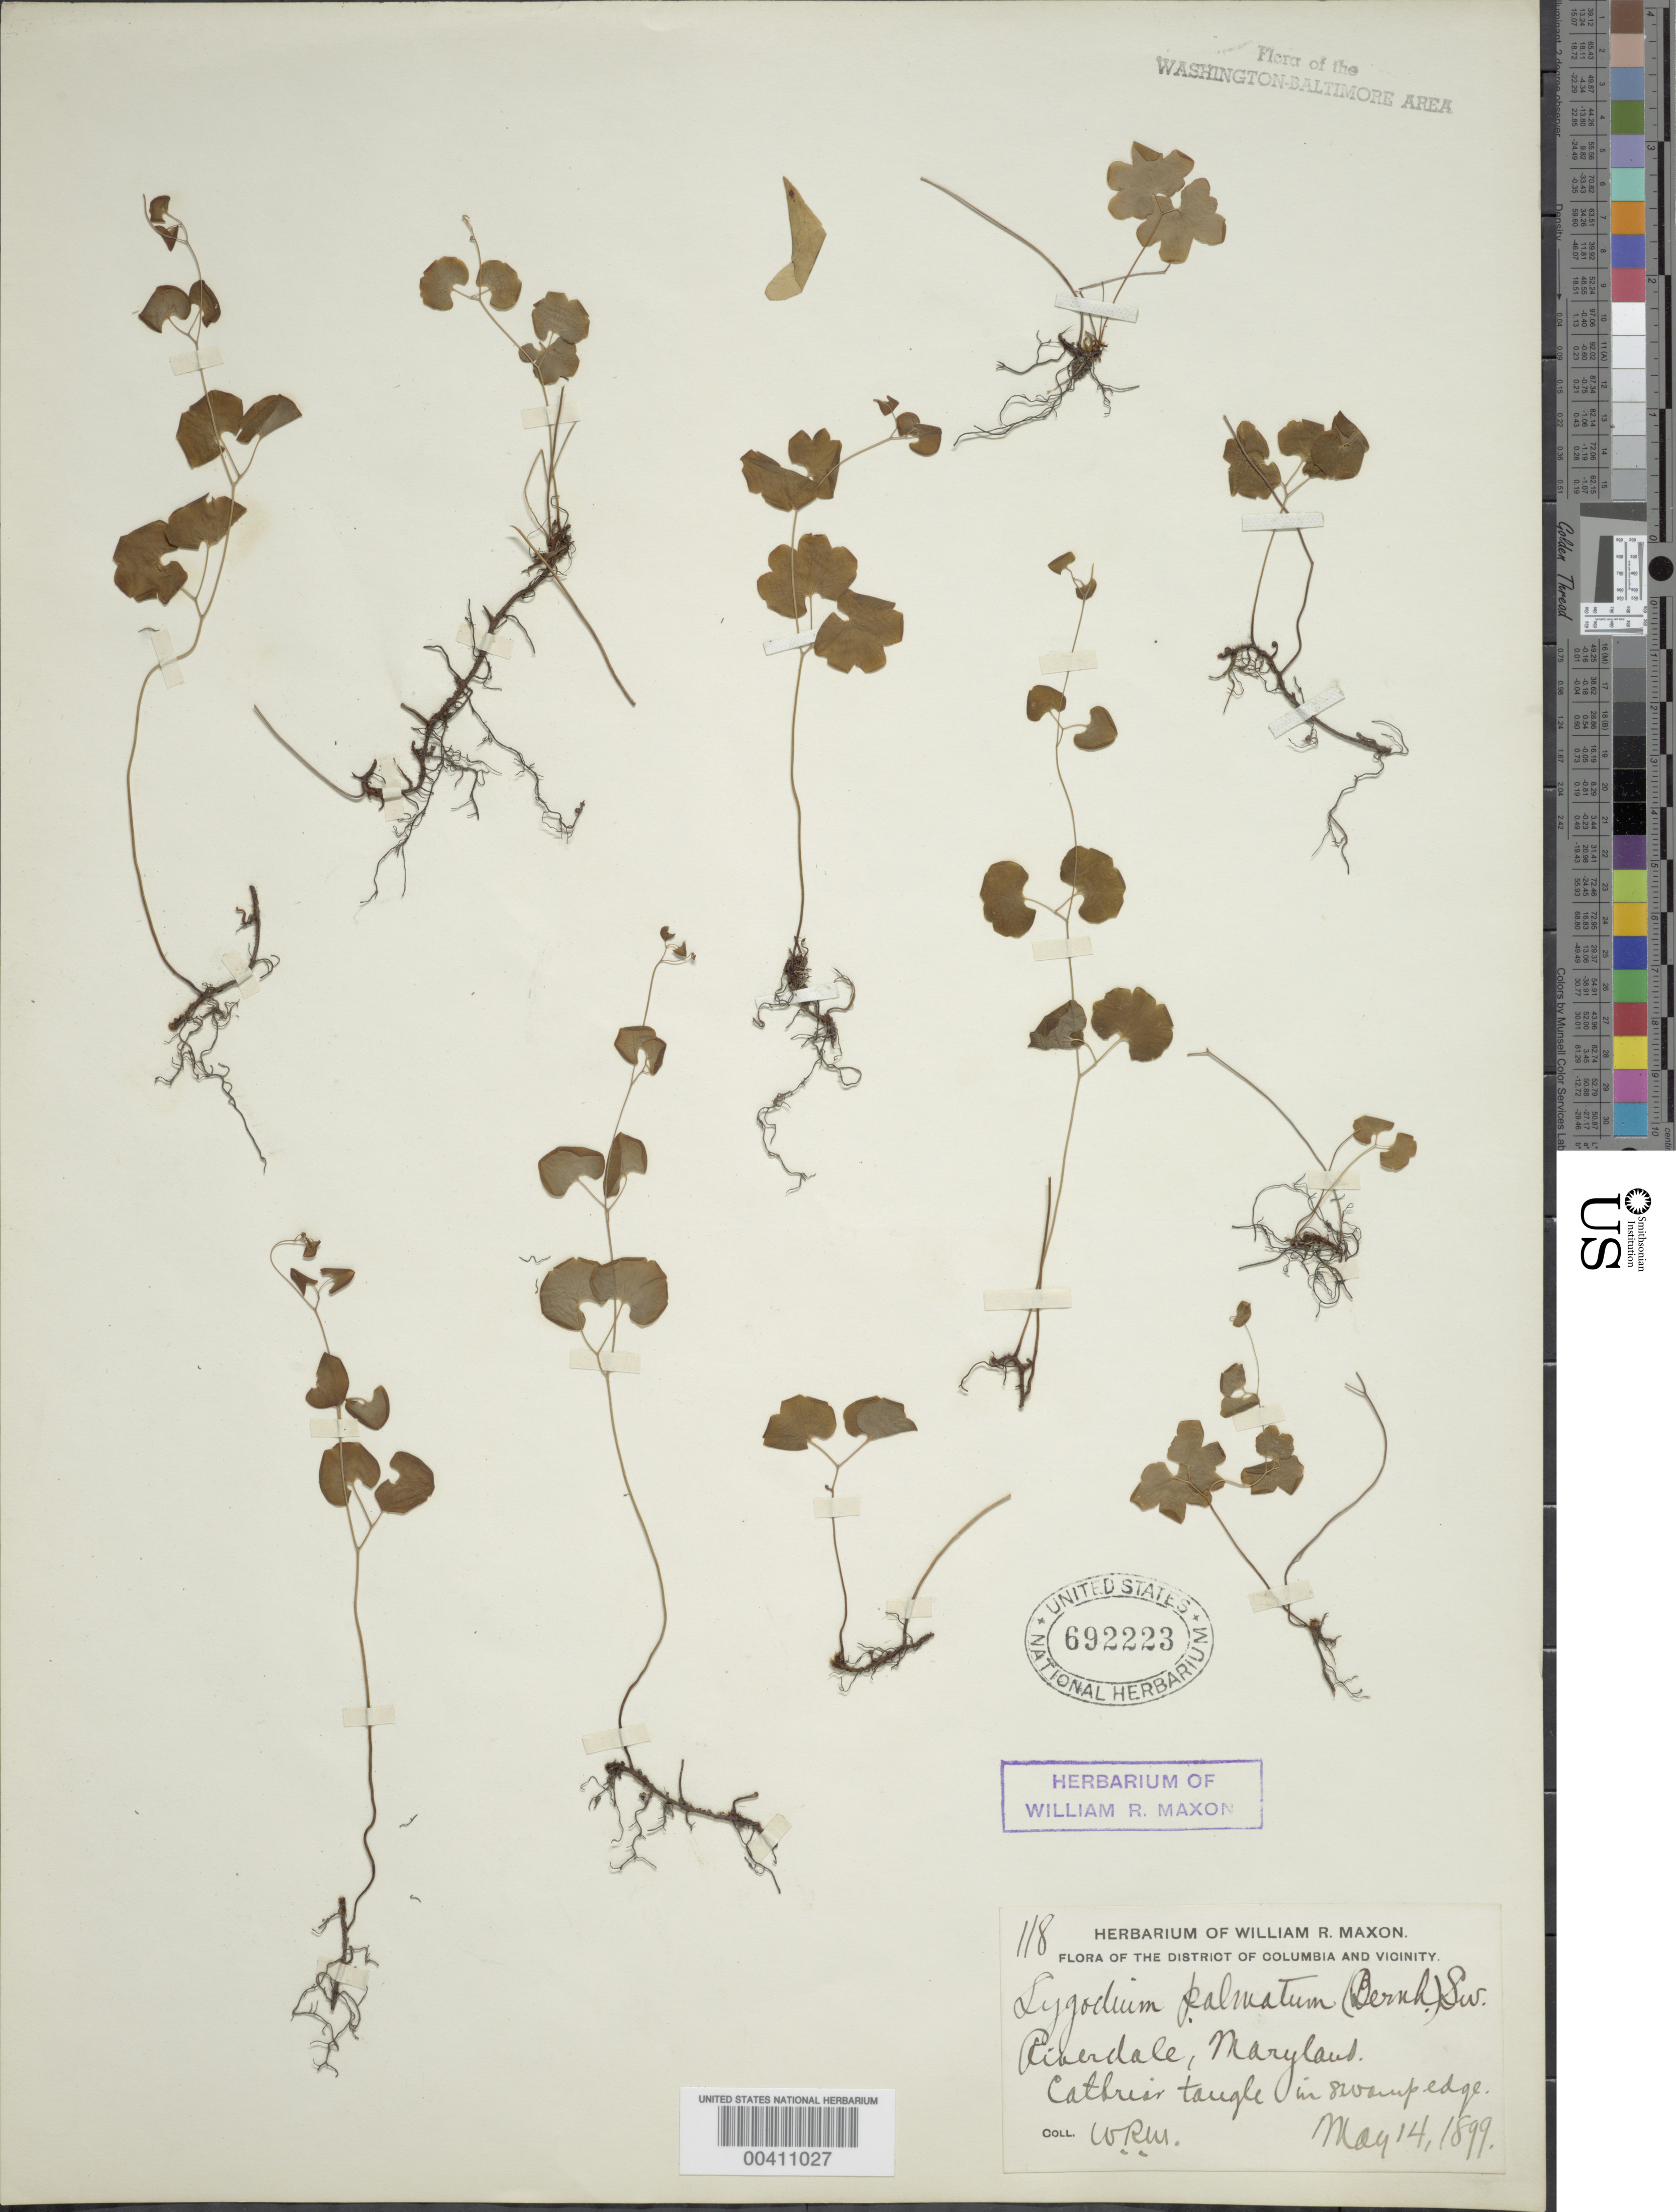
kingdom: Plantae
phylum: Tracheophyta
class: Polypodiopsida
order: Schizaeales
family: Lygodiaceae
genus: Lygodium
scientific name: Lygodium palmatum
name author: (Bernh.) Sw.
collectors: W. R. Maxon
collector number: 118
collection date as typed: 14 May 1899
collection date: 1899-05-14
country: United States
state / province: Maryland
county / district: Prince George's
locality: Riverdale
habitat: Catbriar tangle in swamp edge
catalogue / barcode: US 692223